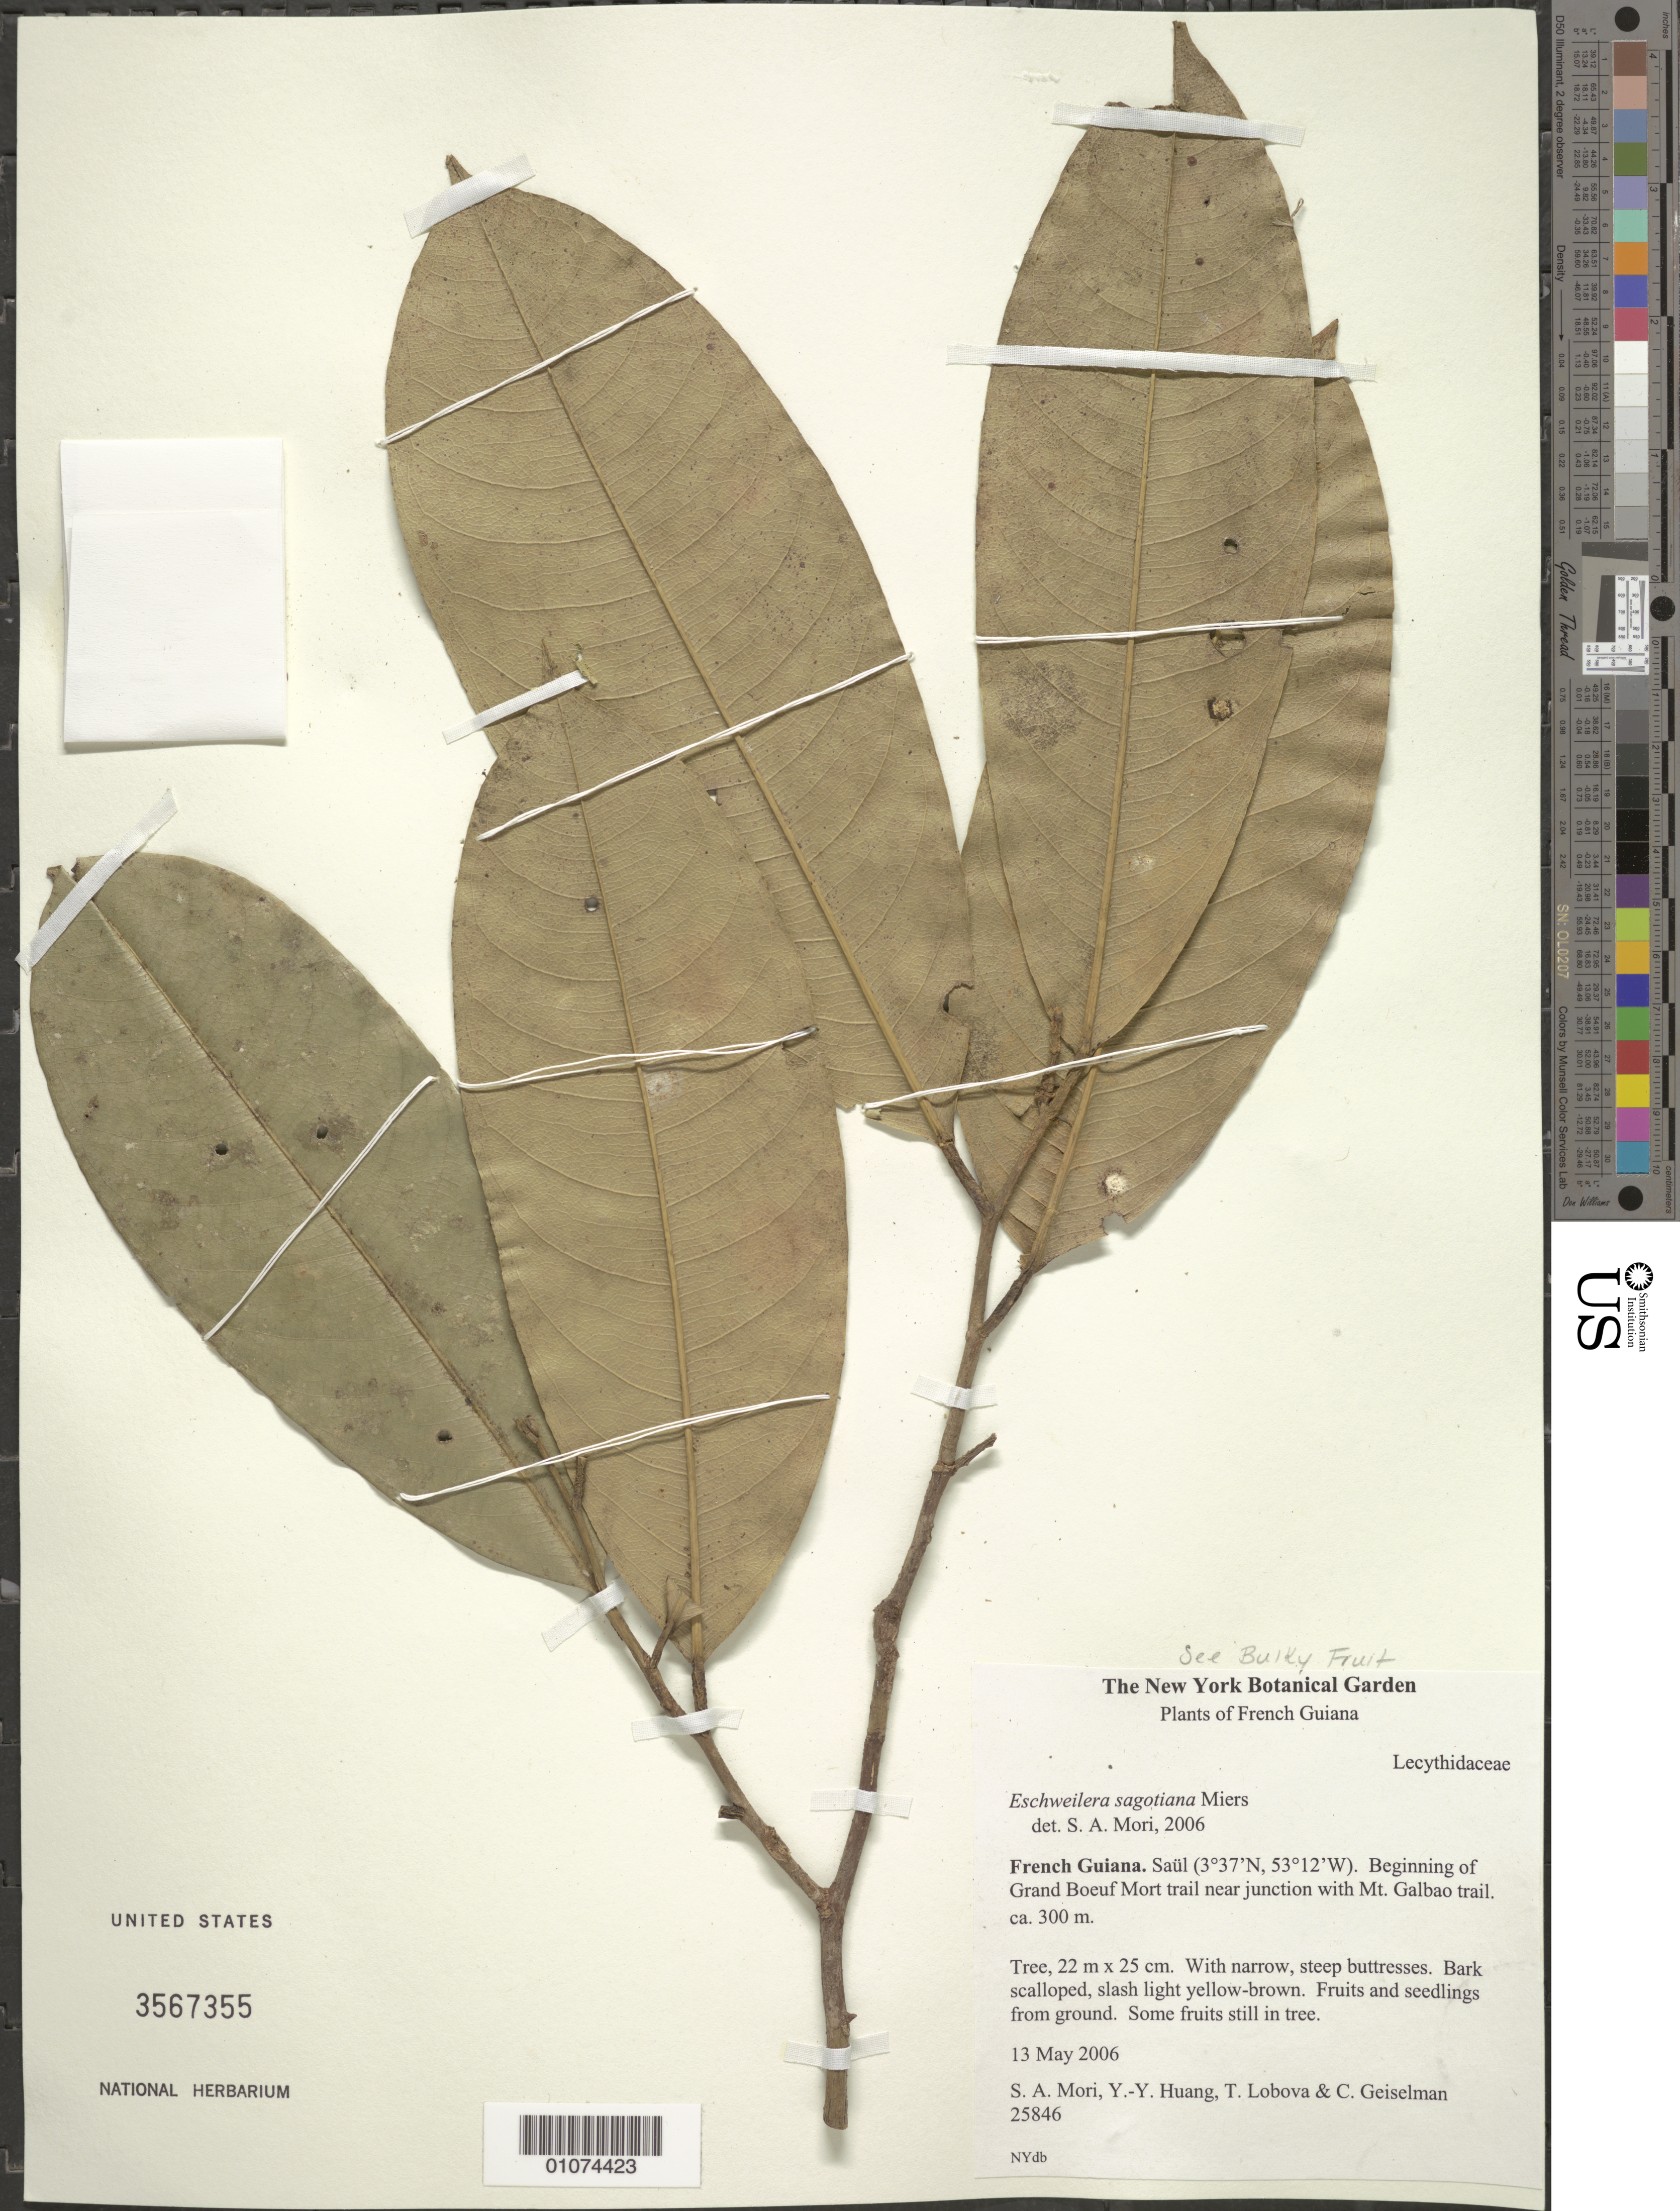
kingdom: Plantae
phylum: Tracheophyta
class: Magnoliopsida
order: Ericales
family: Lecythidaceae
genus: Eschweilera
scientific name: Eschweilera sagotiana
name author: Miers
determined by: Mori, Scott A.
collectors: S. Mori, Y. Huang, T. Lobova & C. Geiselman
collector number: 25846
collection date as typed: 13-May-06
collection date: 2006-05-13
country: French Guiana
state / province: Saint-Laurent-du-Maroni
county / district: Saül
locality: Beginning of Grand Boeuf Mort trail near junction with Mt. Galbo trail.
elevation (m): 300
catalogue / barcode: US 3567355